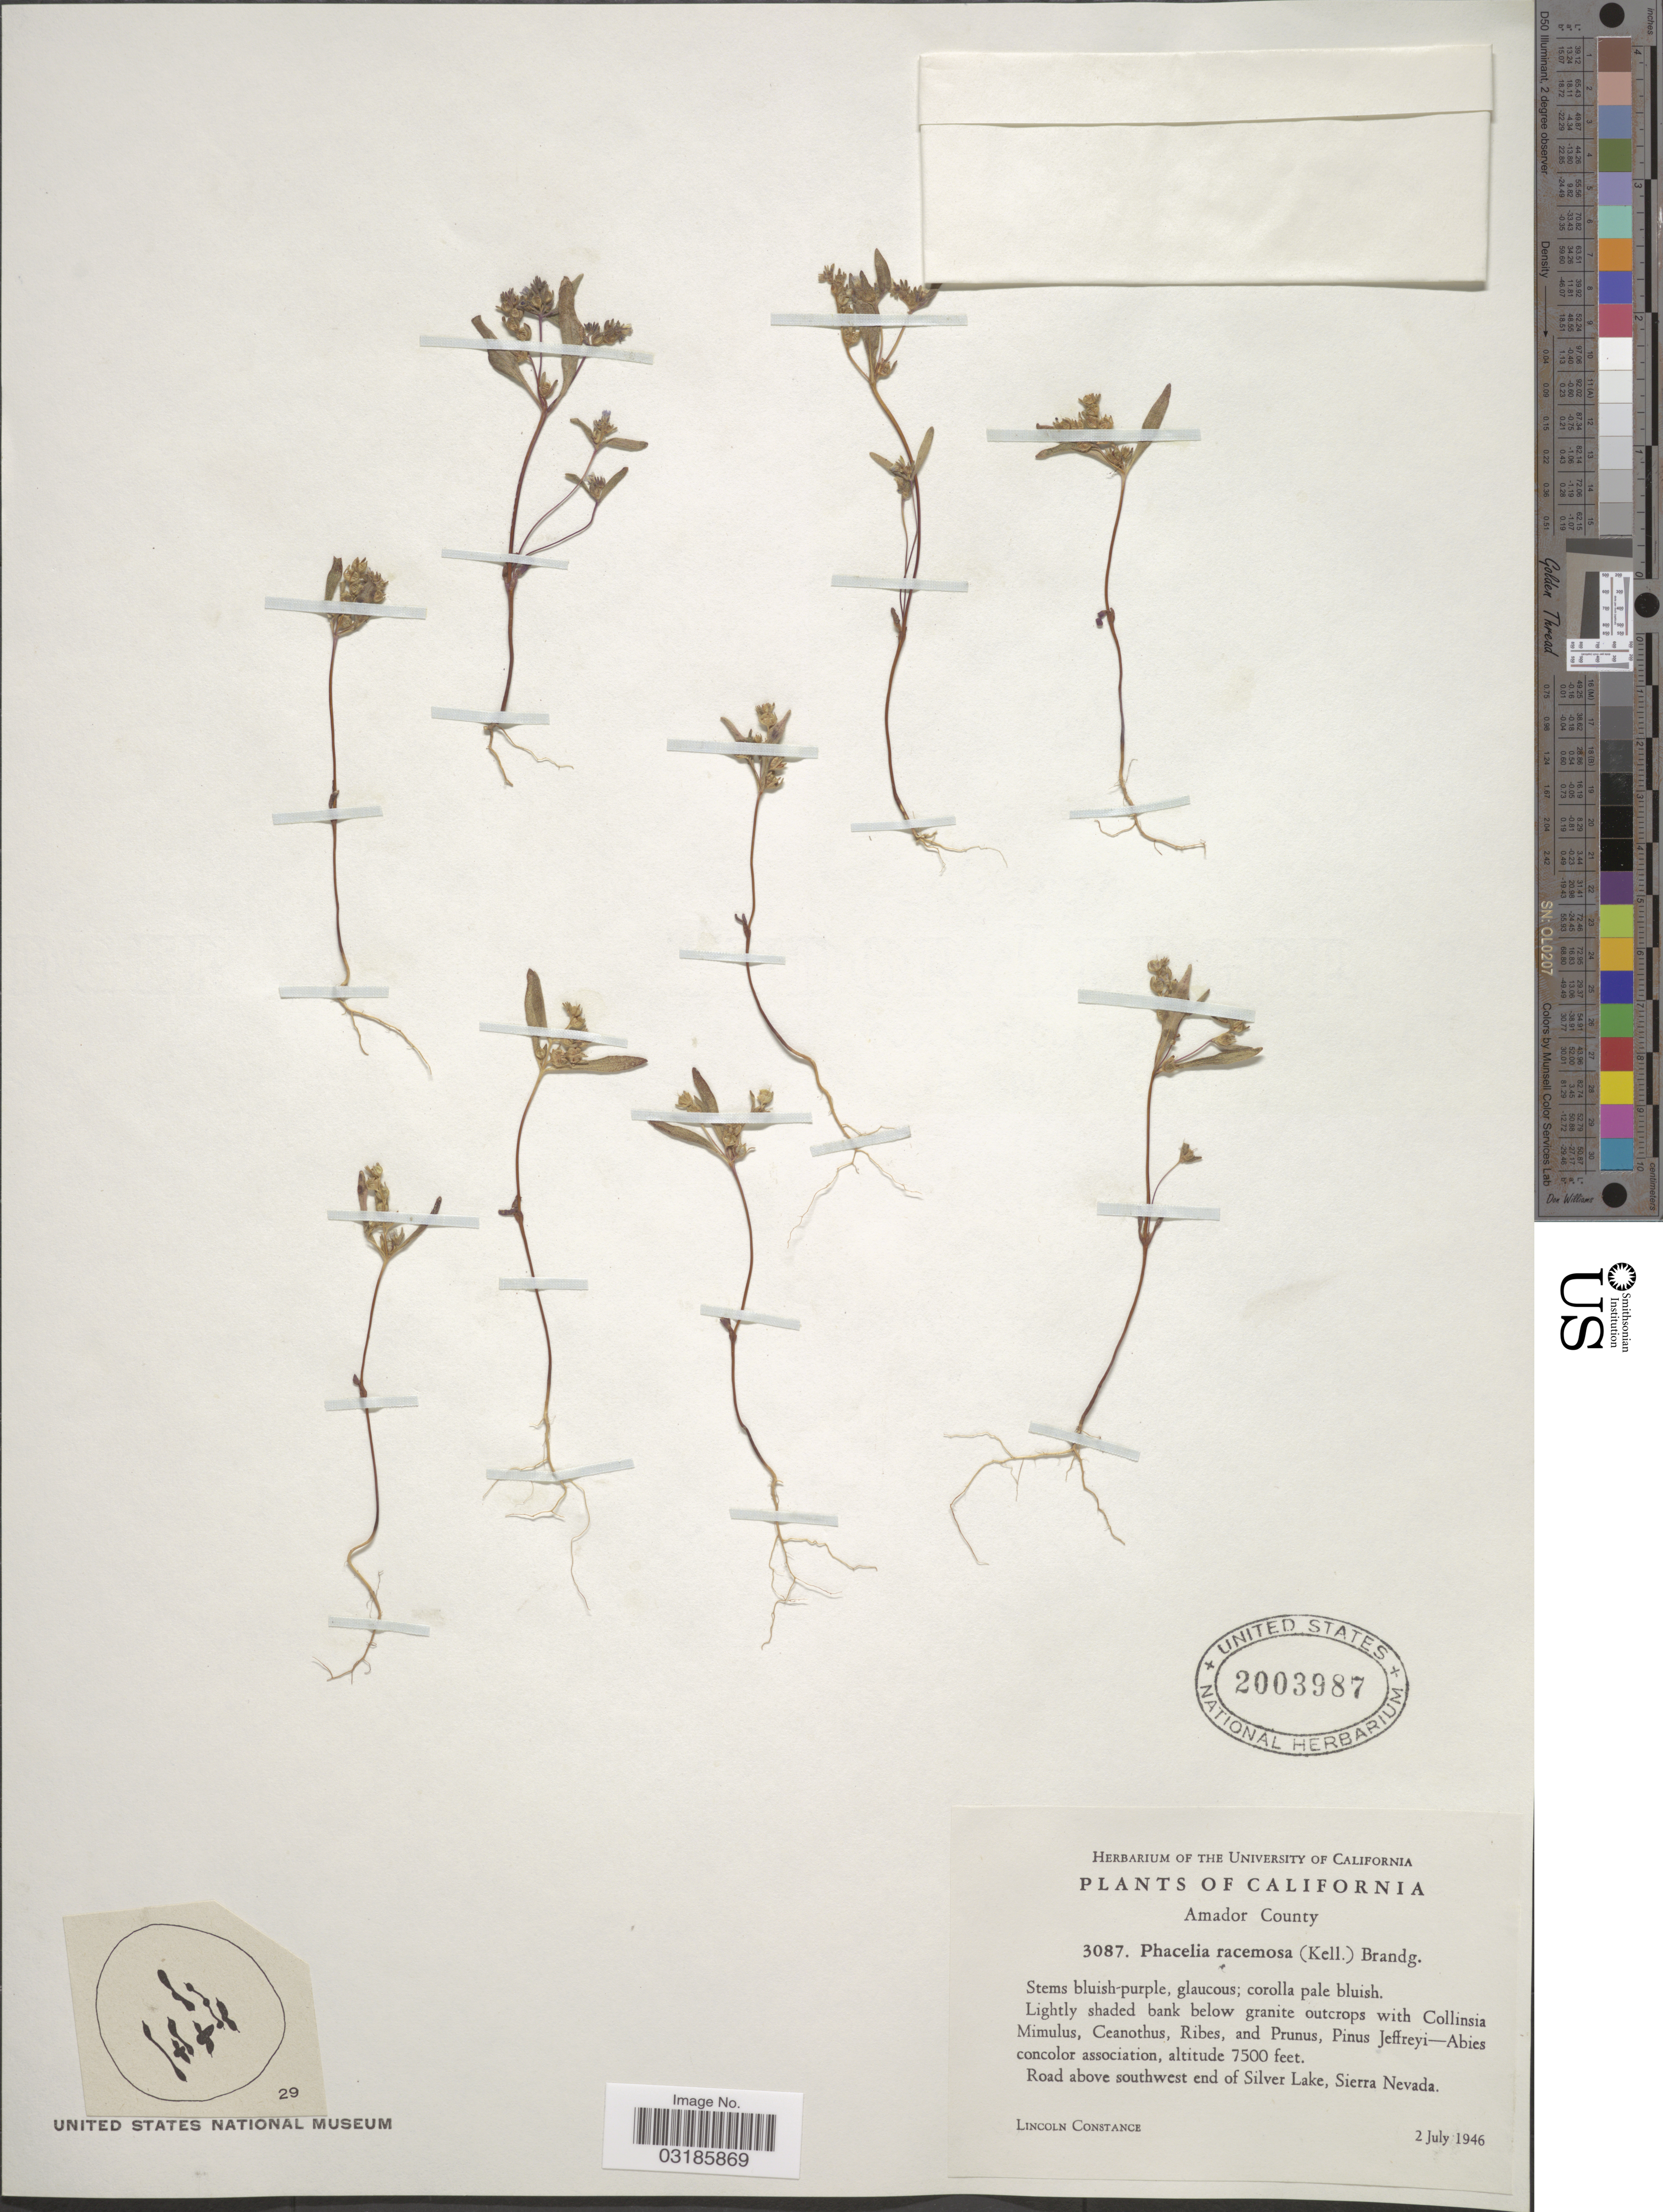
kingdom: Plantae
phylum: Tracheophyta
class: Magnoliopsida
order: Boraginales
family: Hydrophyllaceae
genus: Phacelia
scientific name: Phacelia racemosa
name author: (Kellogg) A. Heller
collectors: L. Constance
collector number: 3087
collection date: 1946-07-02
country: United States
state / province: California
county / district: Amador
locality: Amador County. Road above southwest end of Silver Lake, Sierra Nevada.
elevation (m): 2286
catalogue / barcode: US 2003987